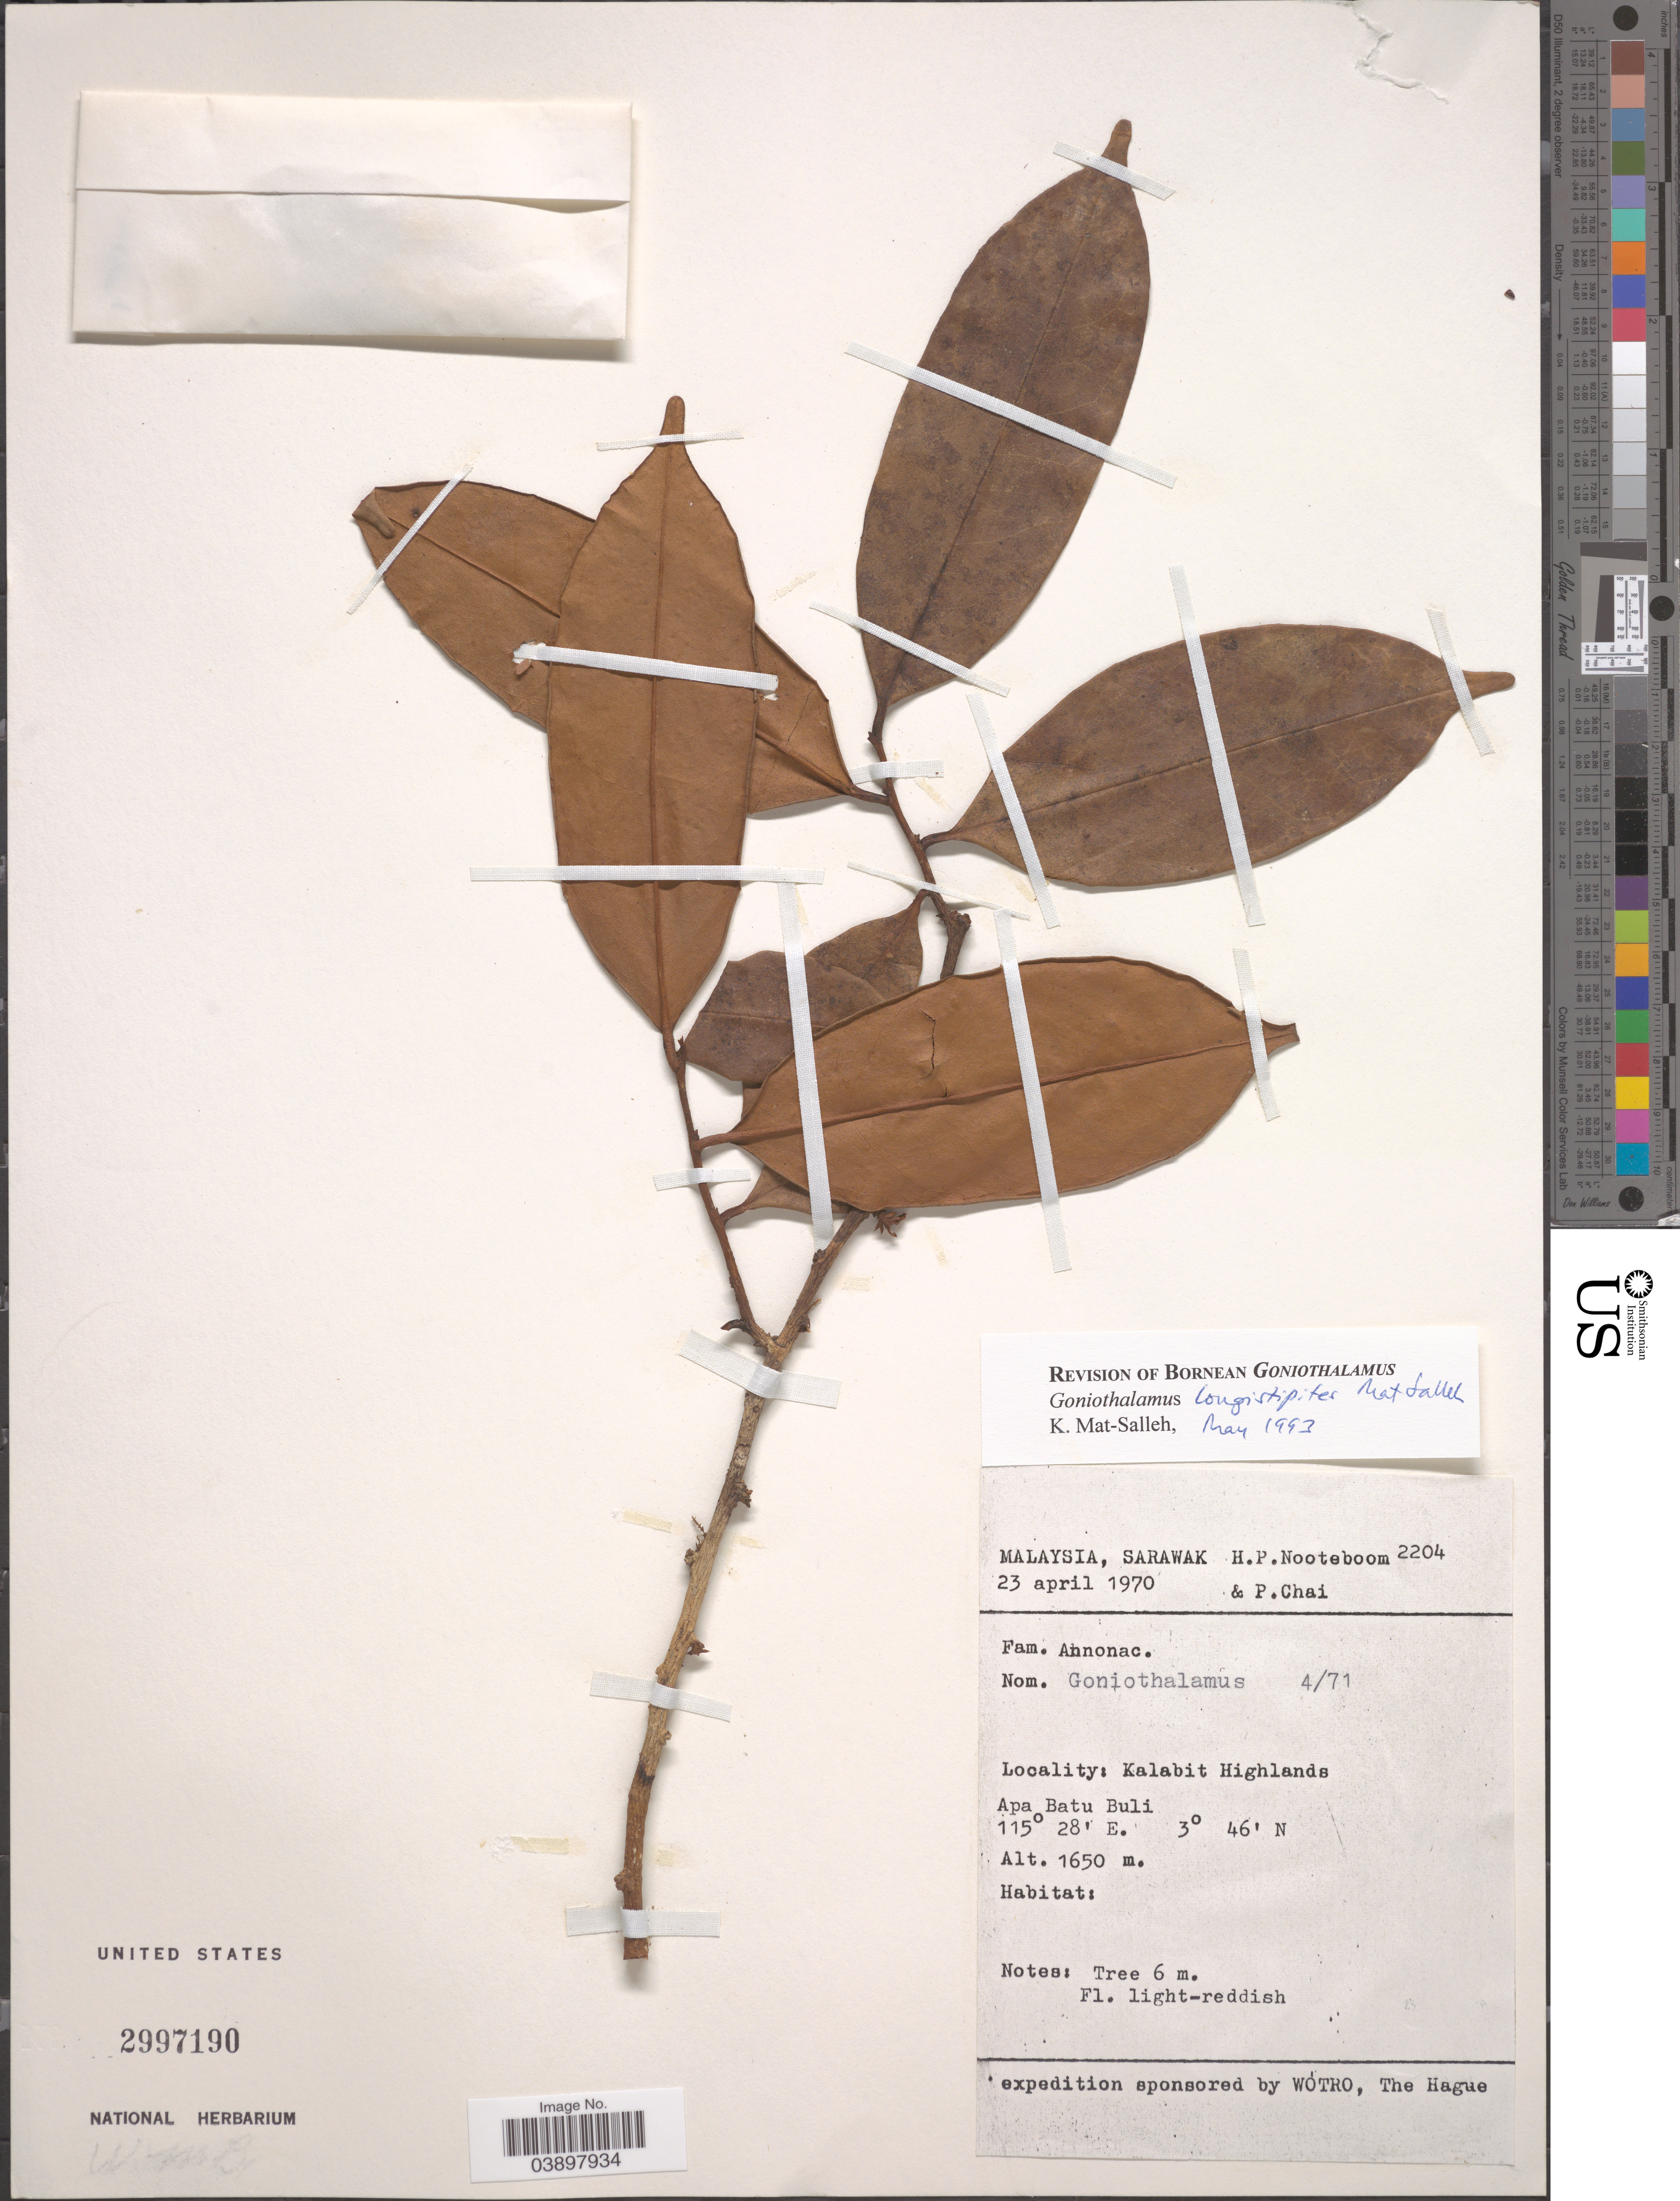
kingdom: Plantae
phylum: Tracheophyta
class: Magnoliopsida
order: Magnoliales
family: Annonaceae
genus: Goniothalamus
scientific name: Goniothalamus longistipites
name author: Mat-Salleh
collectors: H. P. Nooteboom & P. Chai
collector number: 2204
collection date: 1970-04-23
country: Malaysia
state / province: Sarawak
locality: Kalabit Highlands. Apa Batu Buli.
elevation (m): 1650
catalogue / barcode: US 2997190